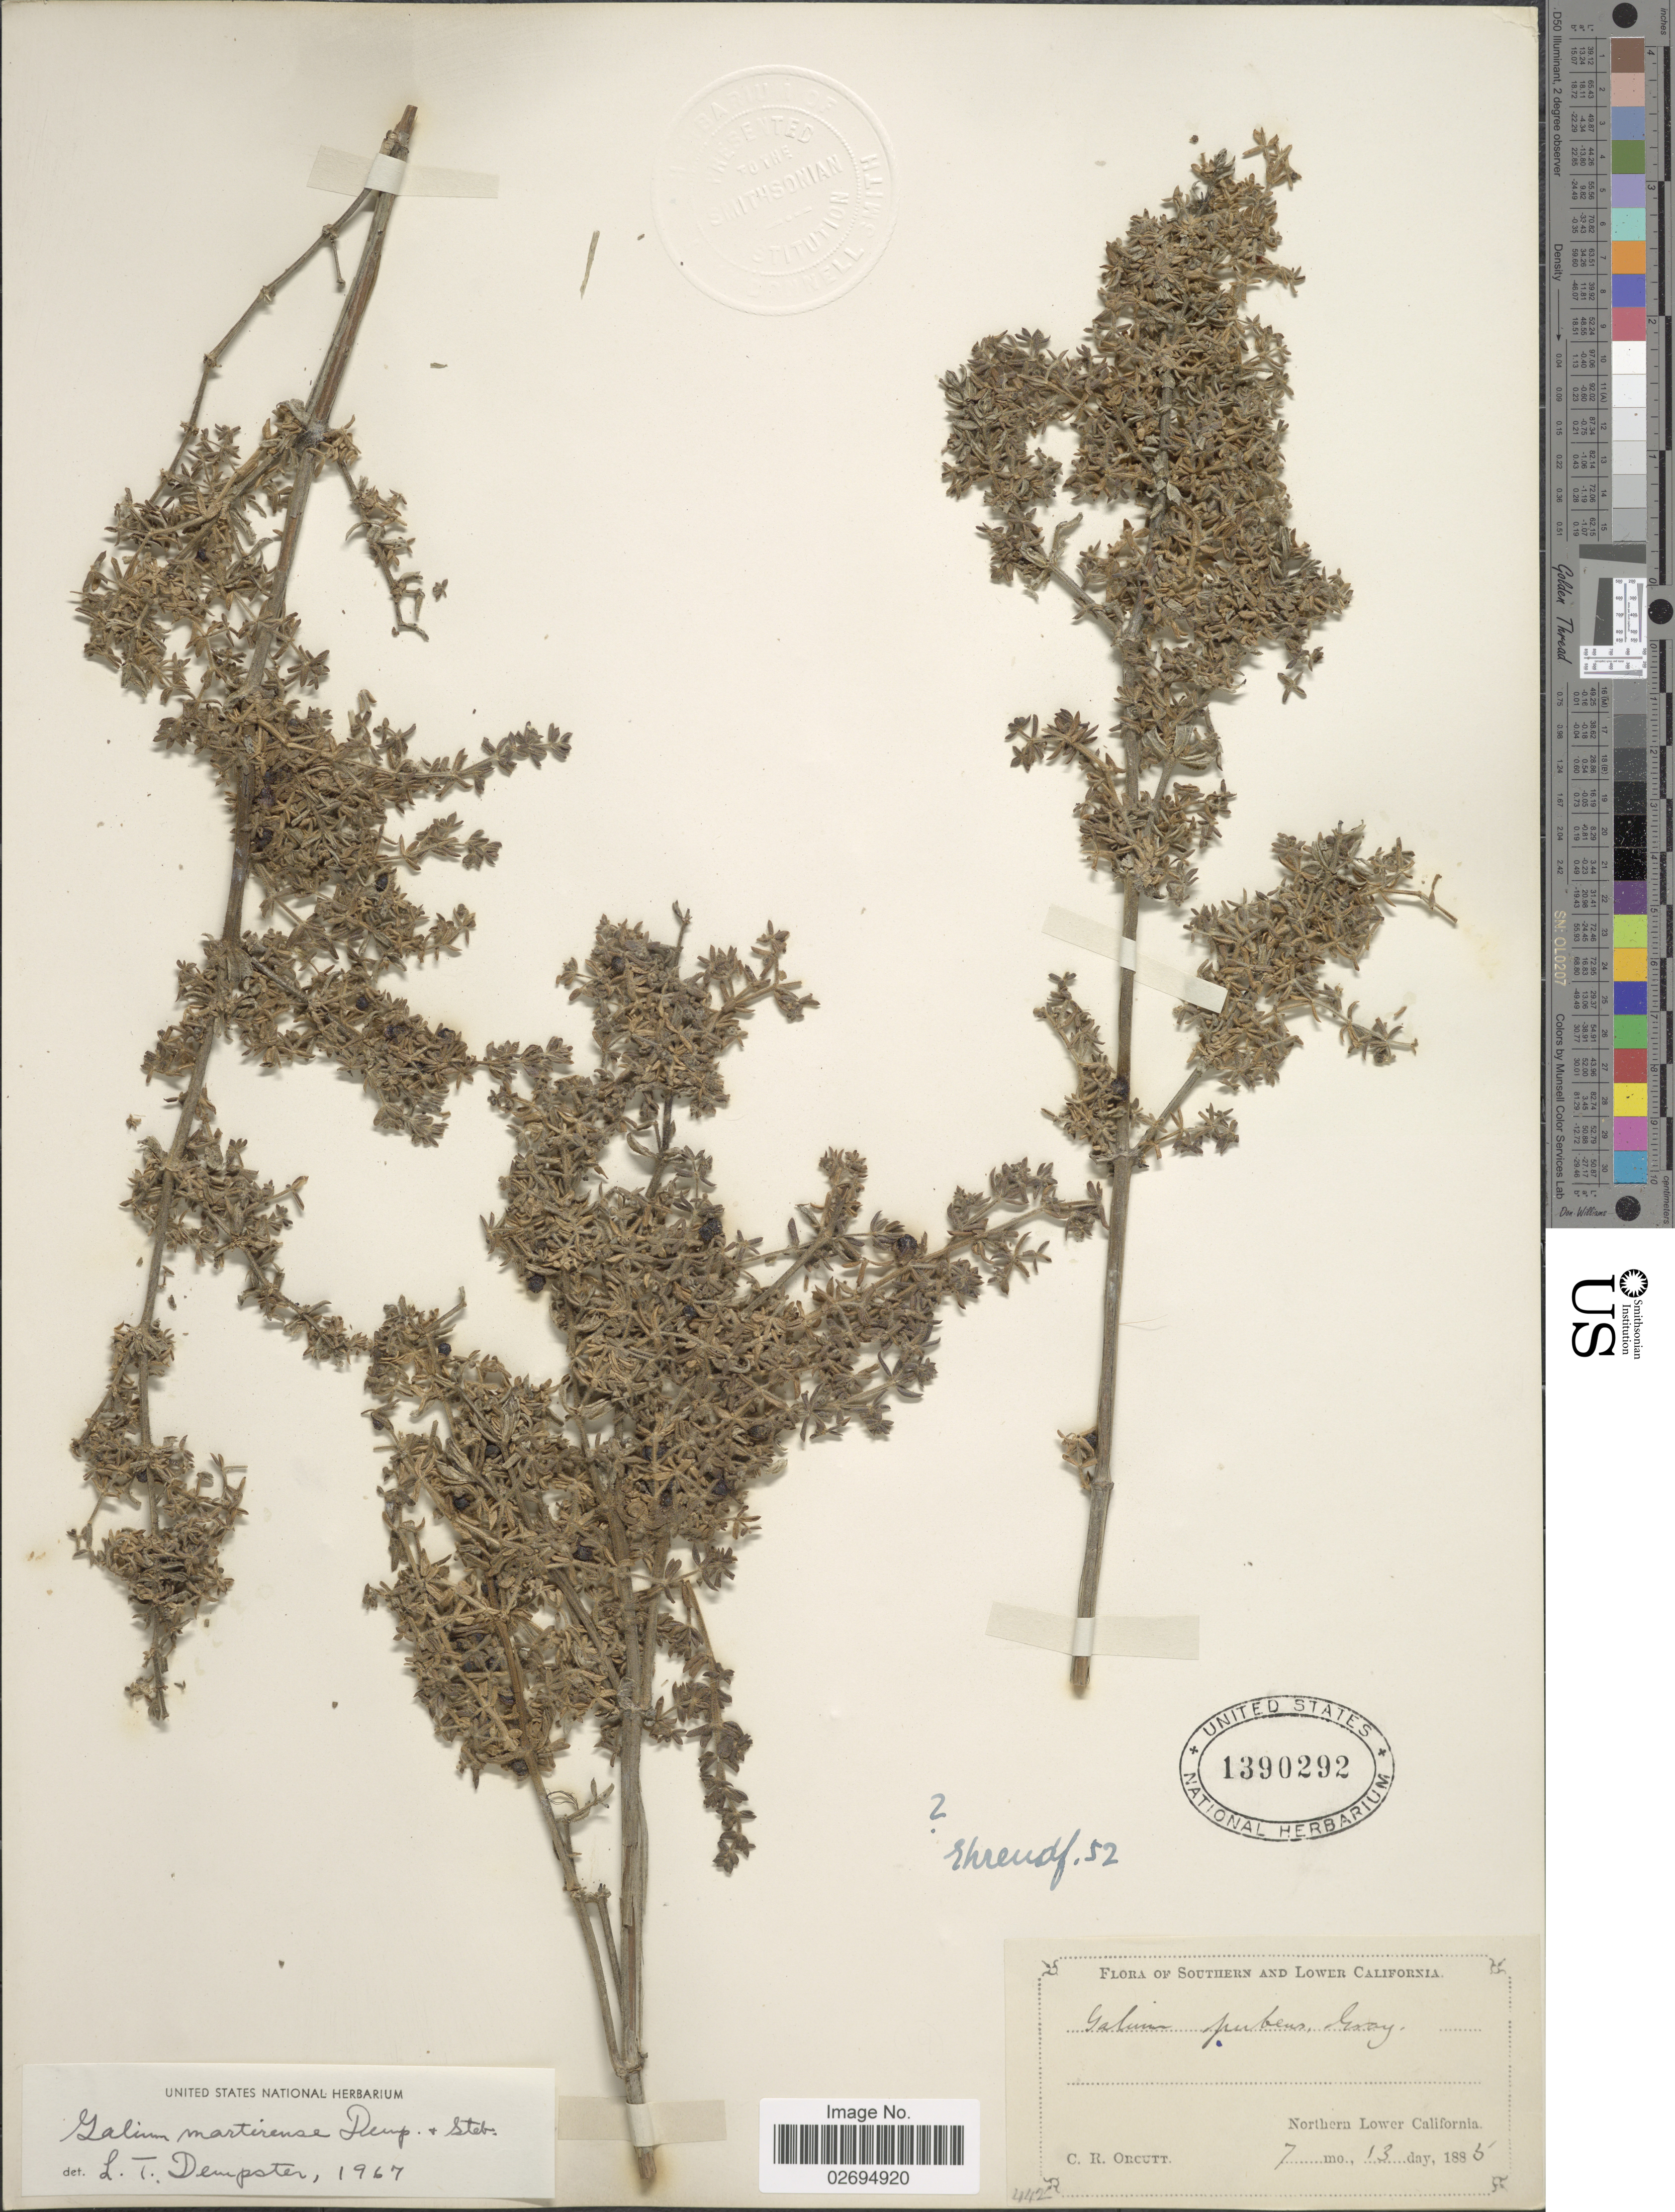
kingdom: Plantae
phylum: Tracheophyta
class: Magnoliopsida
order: Gentianales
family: Rubiaceae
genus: Galium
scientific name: Galium martirense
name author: Dempster & Stebbins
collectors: C. R. Orcutt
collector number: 442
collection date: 1885-07-13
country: Mexico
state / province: Baja California Norte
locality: Southern and Lower California, Northern Lower California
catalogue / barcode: US 1390292